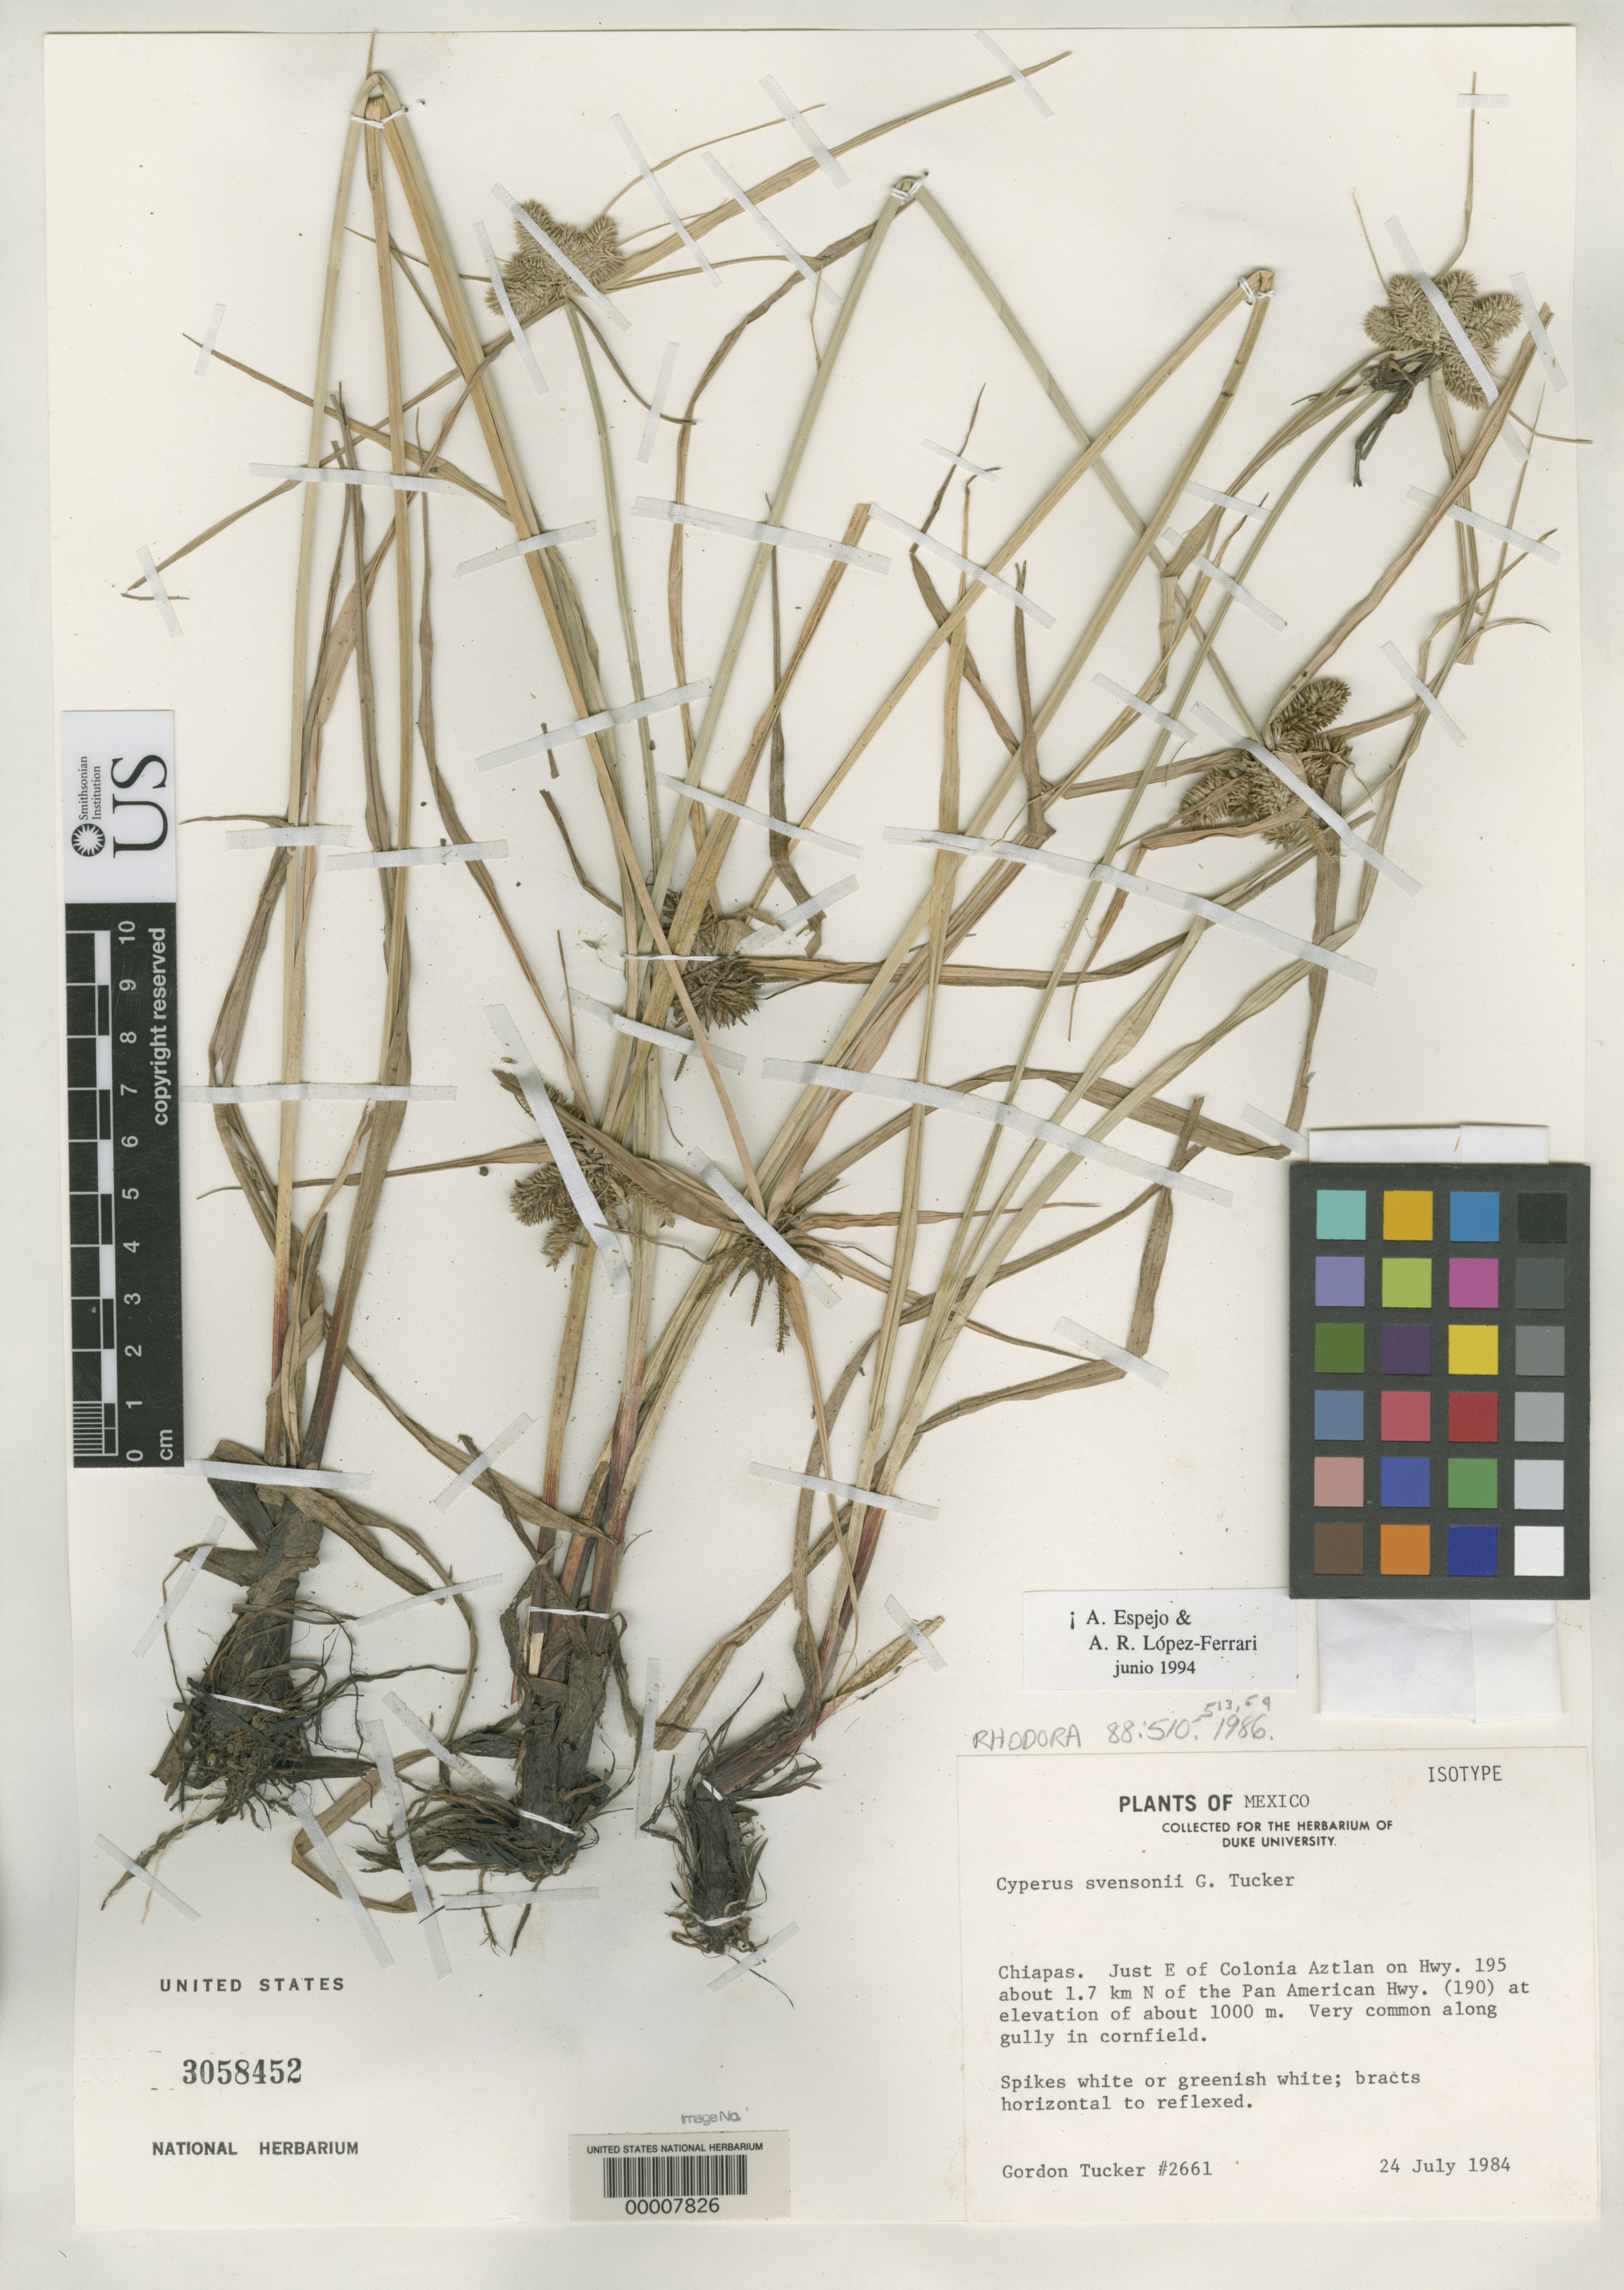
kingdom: Plantae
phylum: Tracheophyta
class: Liliopsida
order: Poales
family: Cyperaceae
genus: Cyperus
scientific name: Cyperus svensonii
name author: G.C. Tucker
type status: Isotype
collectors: G. C. Tucker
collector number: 2661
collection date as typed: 24 Jul 1984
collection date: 1984-07-24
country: Mexico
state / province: Chiapas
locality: E of Colonia Aztlan on highway 195 about 1.7 km N of Panamerican Highway (190).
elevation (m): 1000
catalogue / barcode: US 3058452